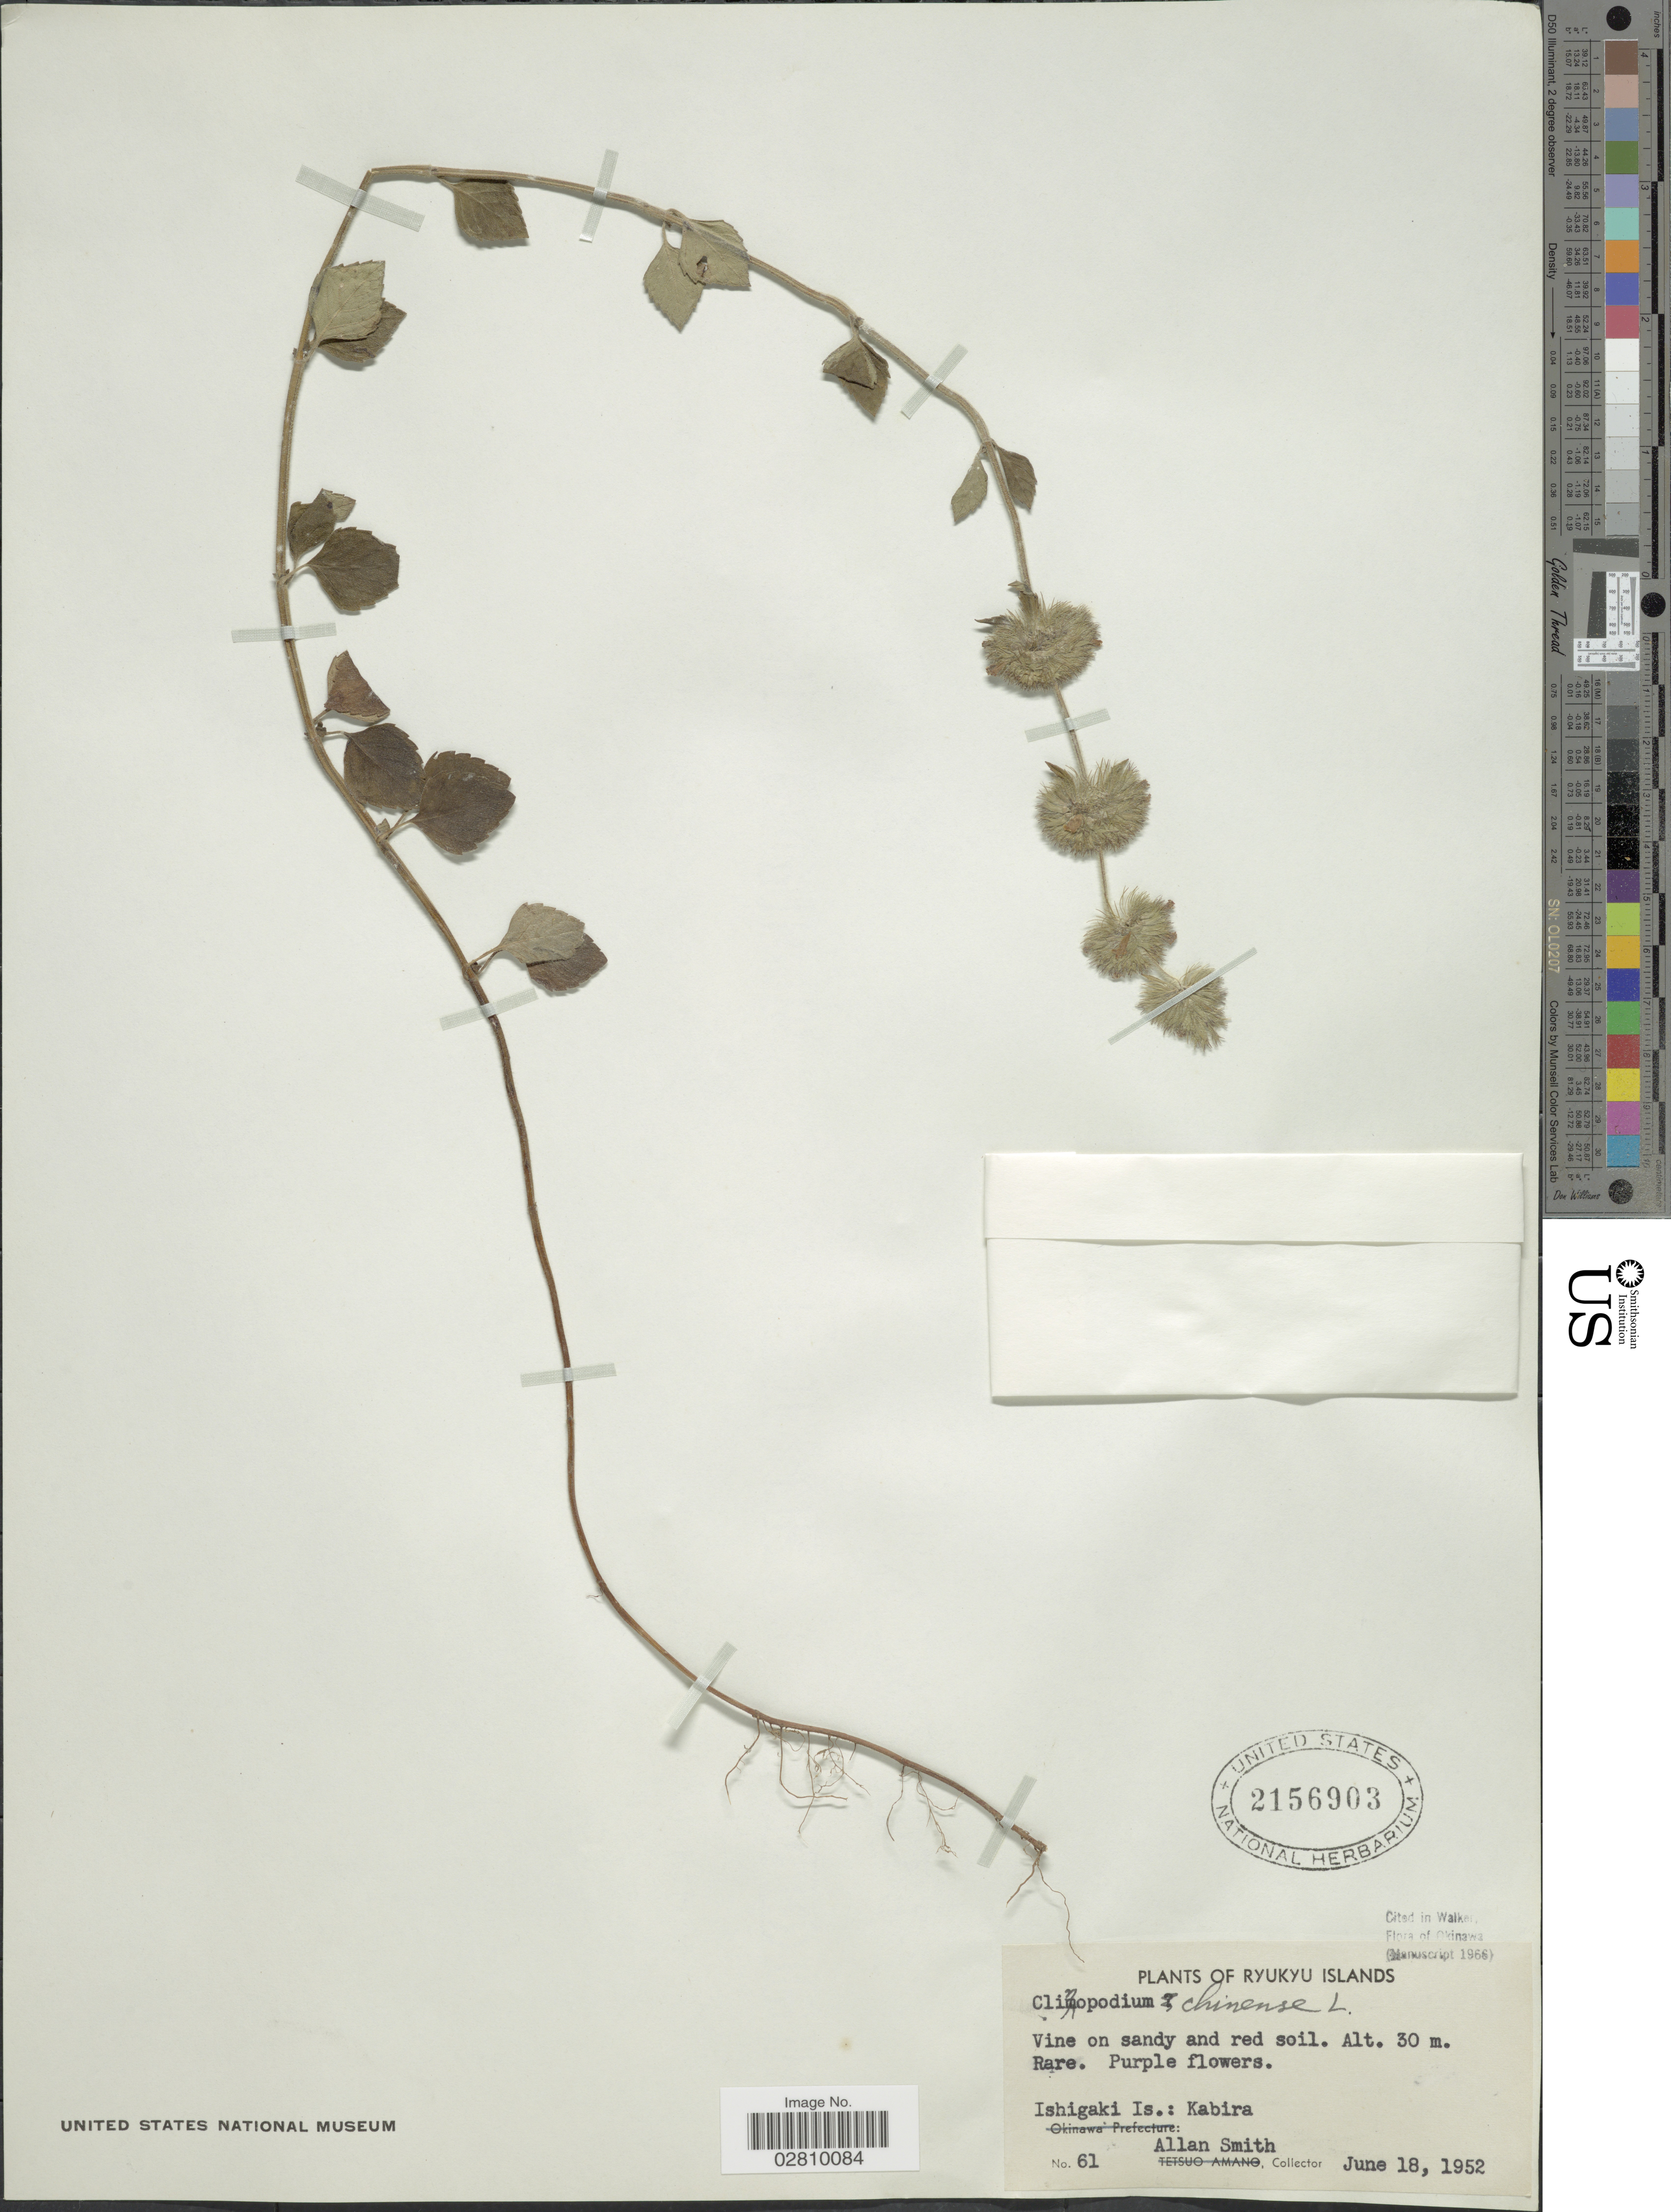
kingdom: Plantae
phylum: Tracheophyta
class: Magnoliopsida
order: Lamiales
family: Lamiaceae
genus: Calamintha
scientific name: Calamintha chinensis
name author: Benth.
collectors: A. Smith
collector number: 61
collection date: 1952-06-18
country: Japan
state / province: Okinawa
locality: Ryukyu Islands. Ishigaki Is.: Kabira.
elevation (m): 30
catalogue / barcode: US 2156903